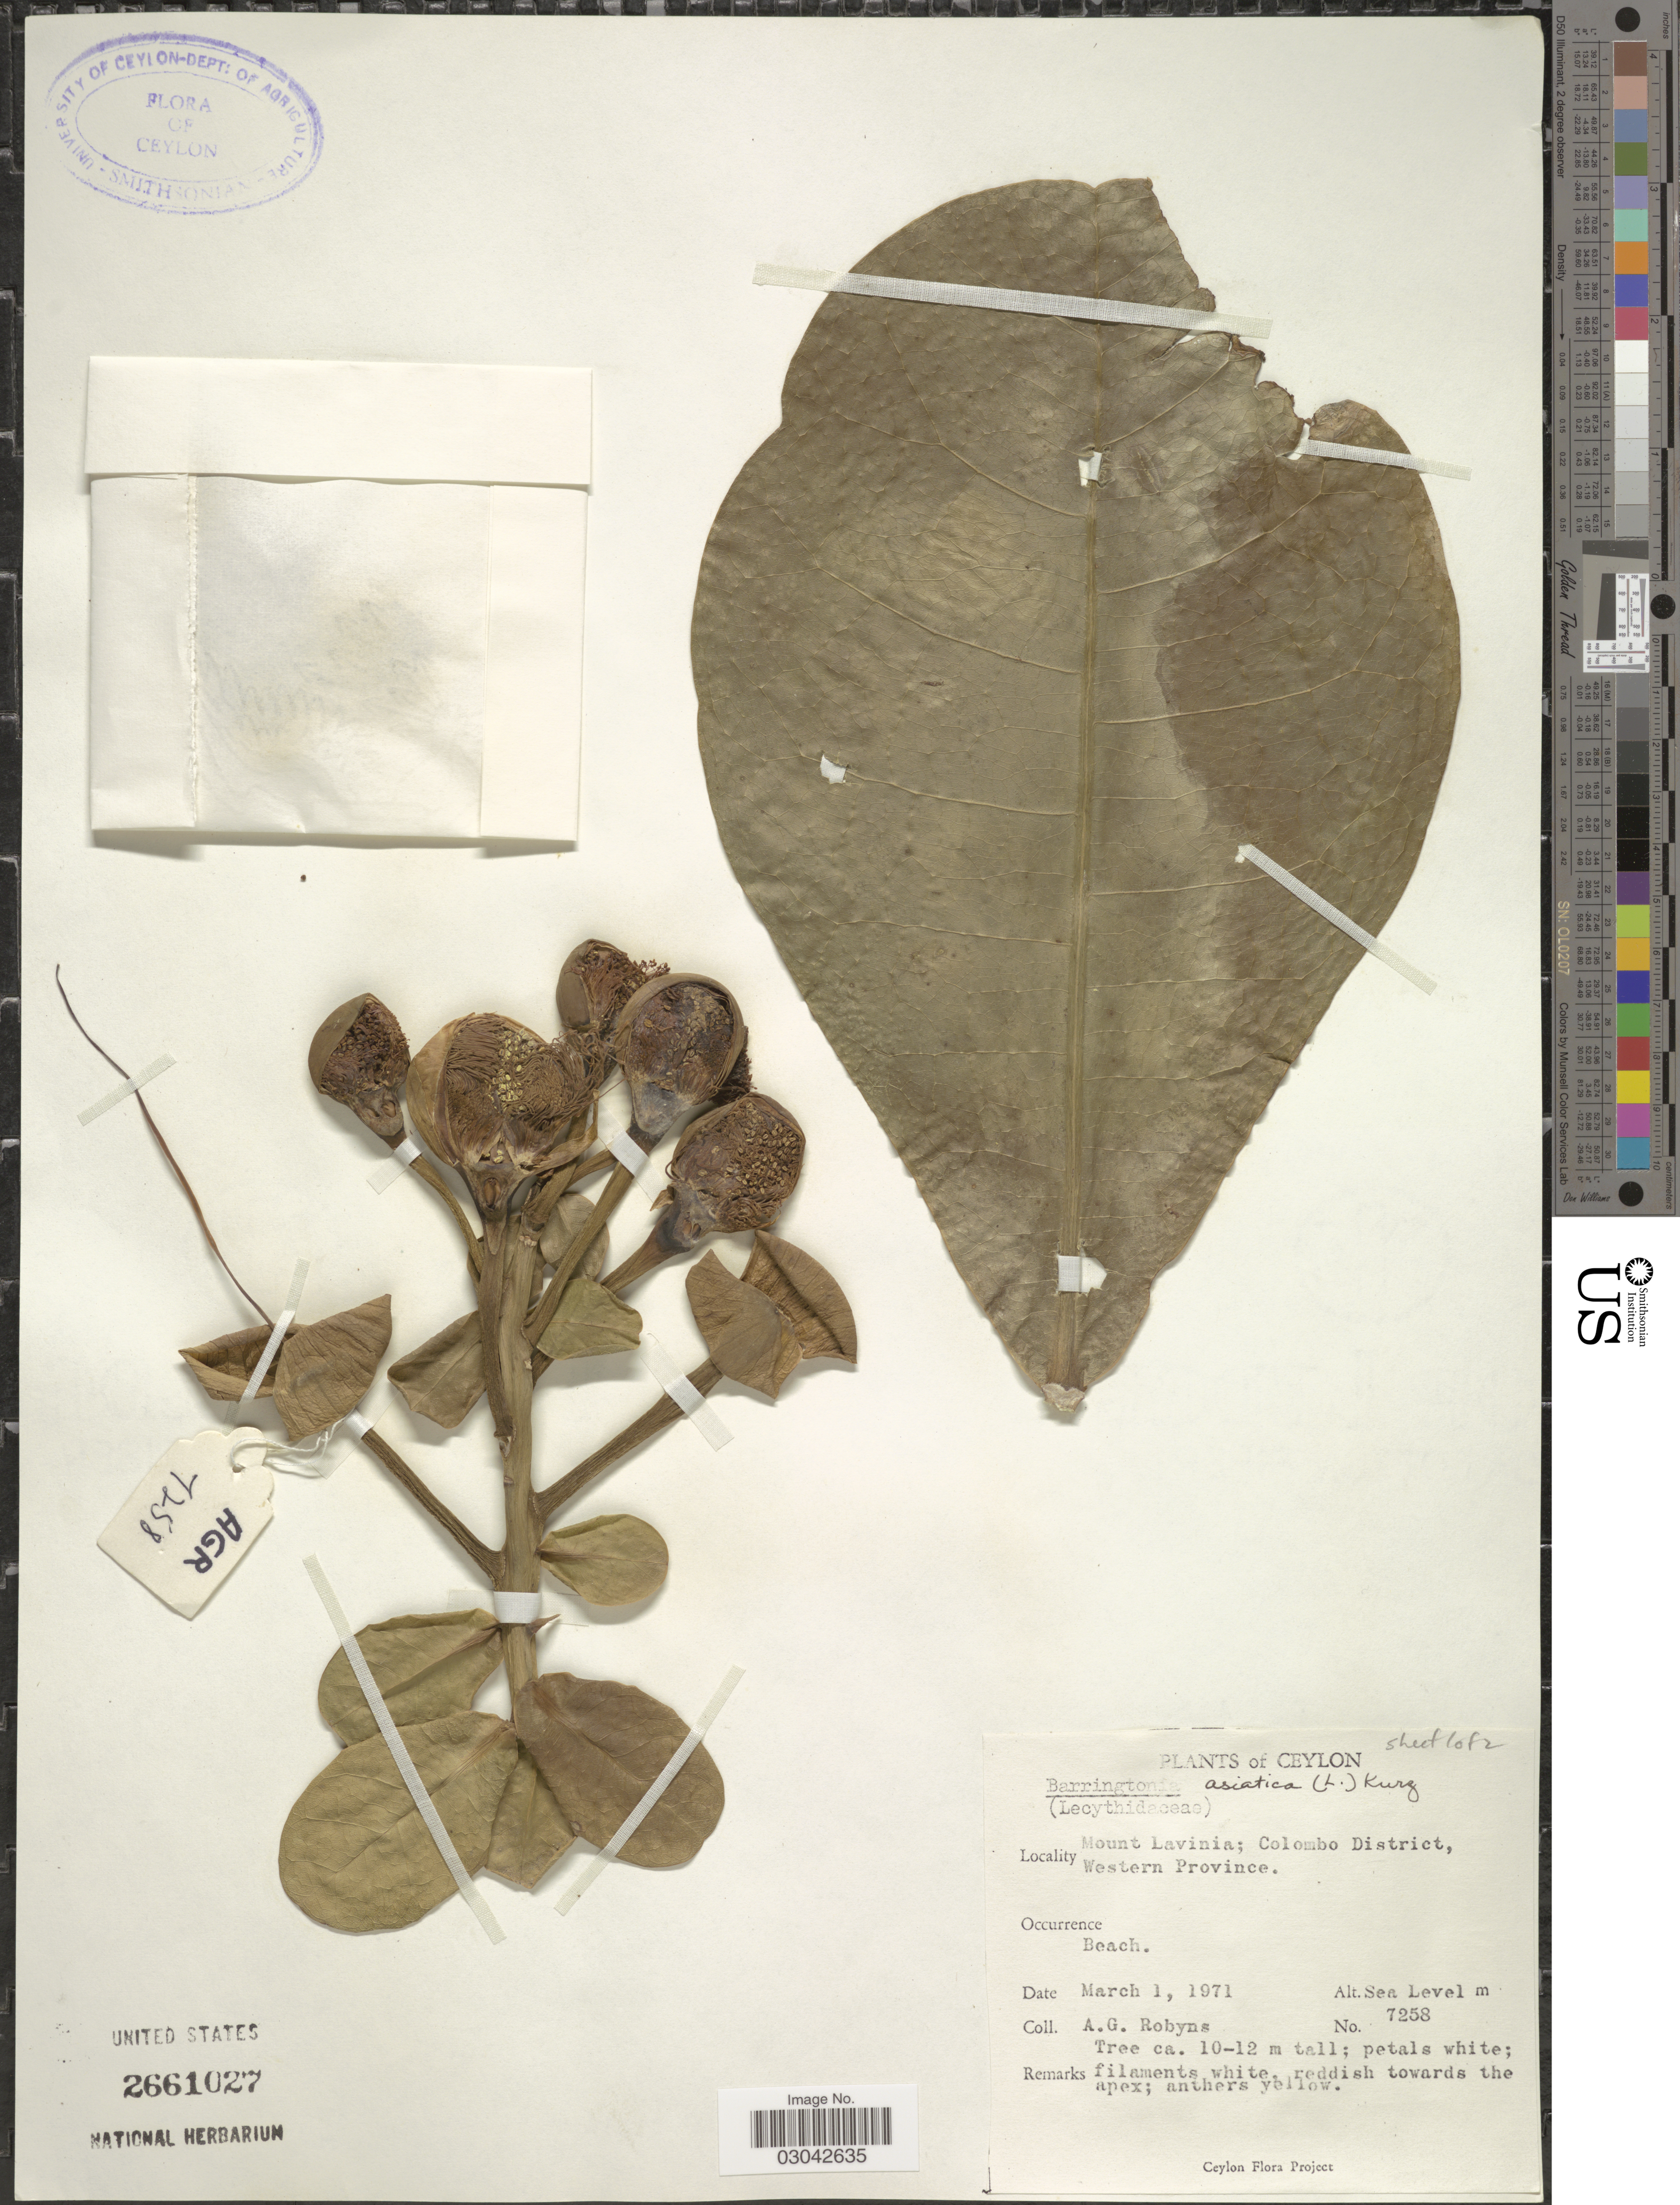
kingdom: Plantae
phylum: Tracheophyta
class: Magnoliopsida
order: Ericales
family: Lecythidaceae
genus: Barringtonia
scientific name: Barringtonia asiatica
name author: (L.) Kurz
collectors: A. G. Robyns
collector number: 7258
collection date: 1971-03-01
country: Sri Lanka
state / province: Western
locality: Ceylon. Mount Lavinia; Colombo District.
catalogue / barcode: US 2661027